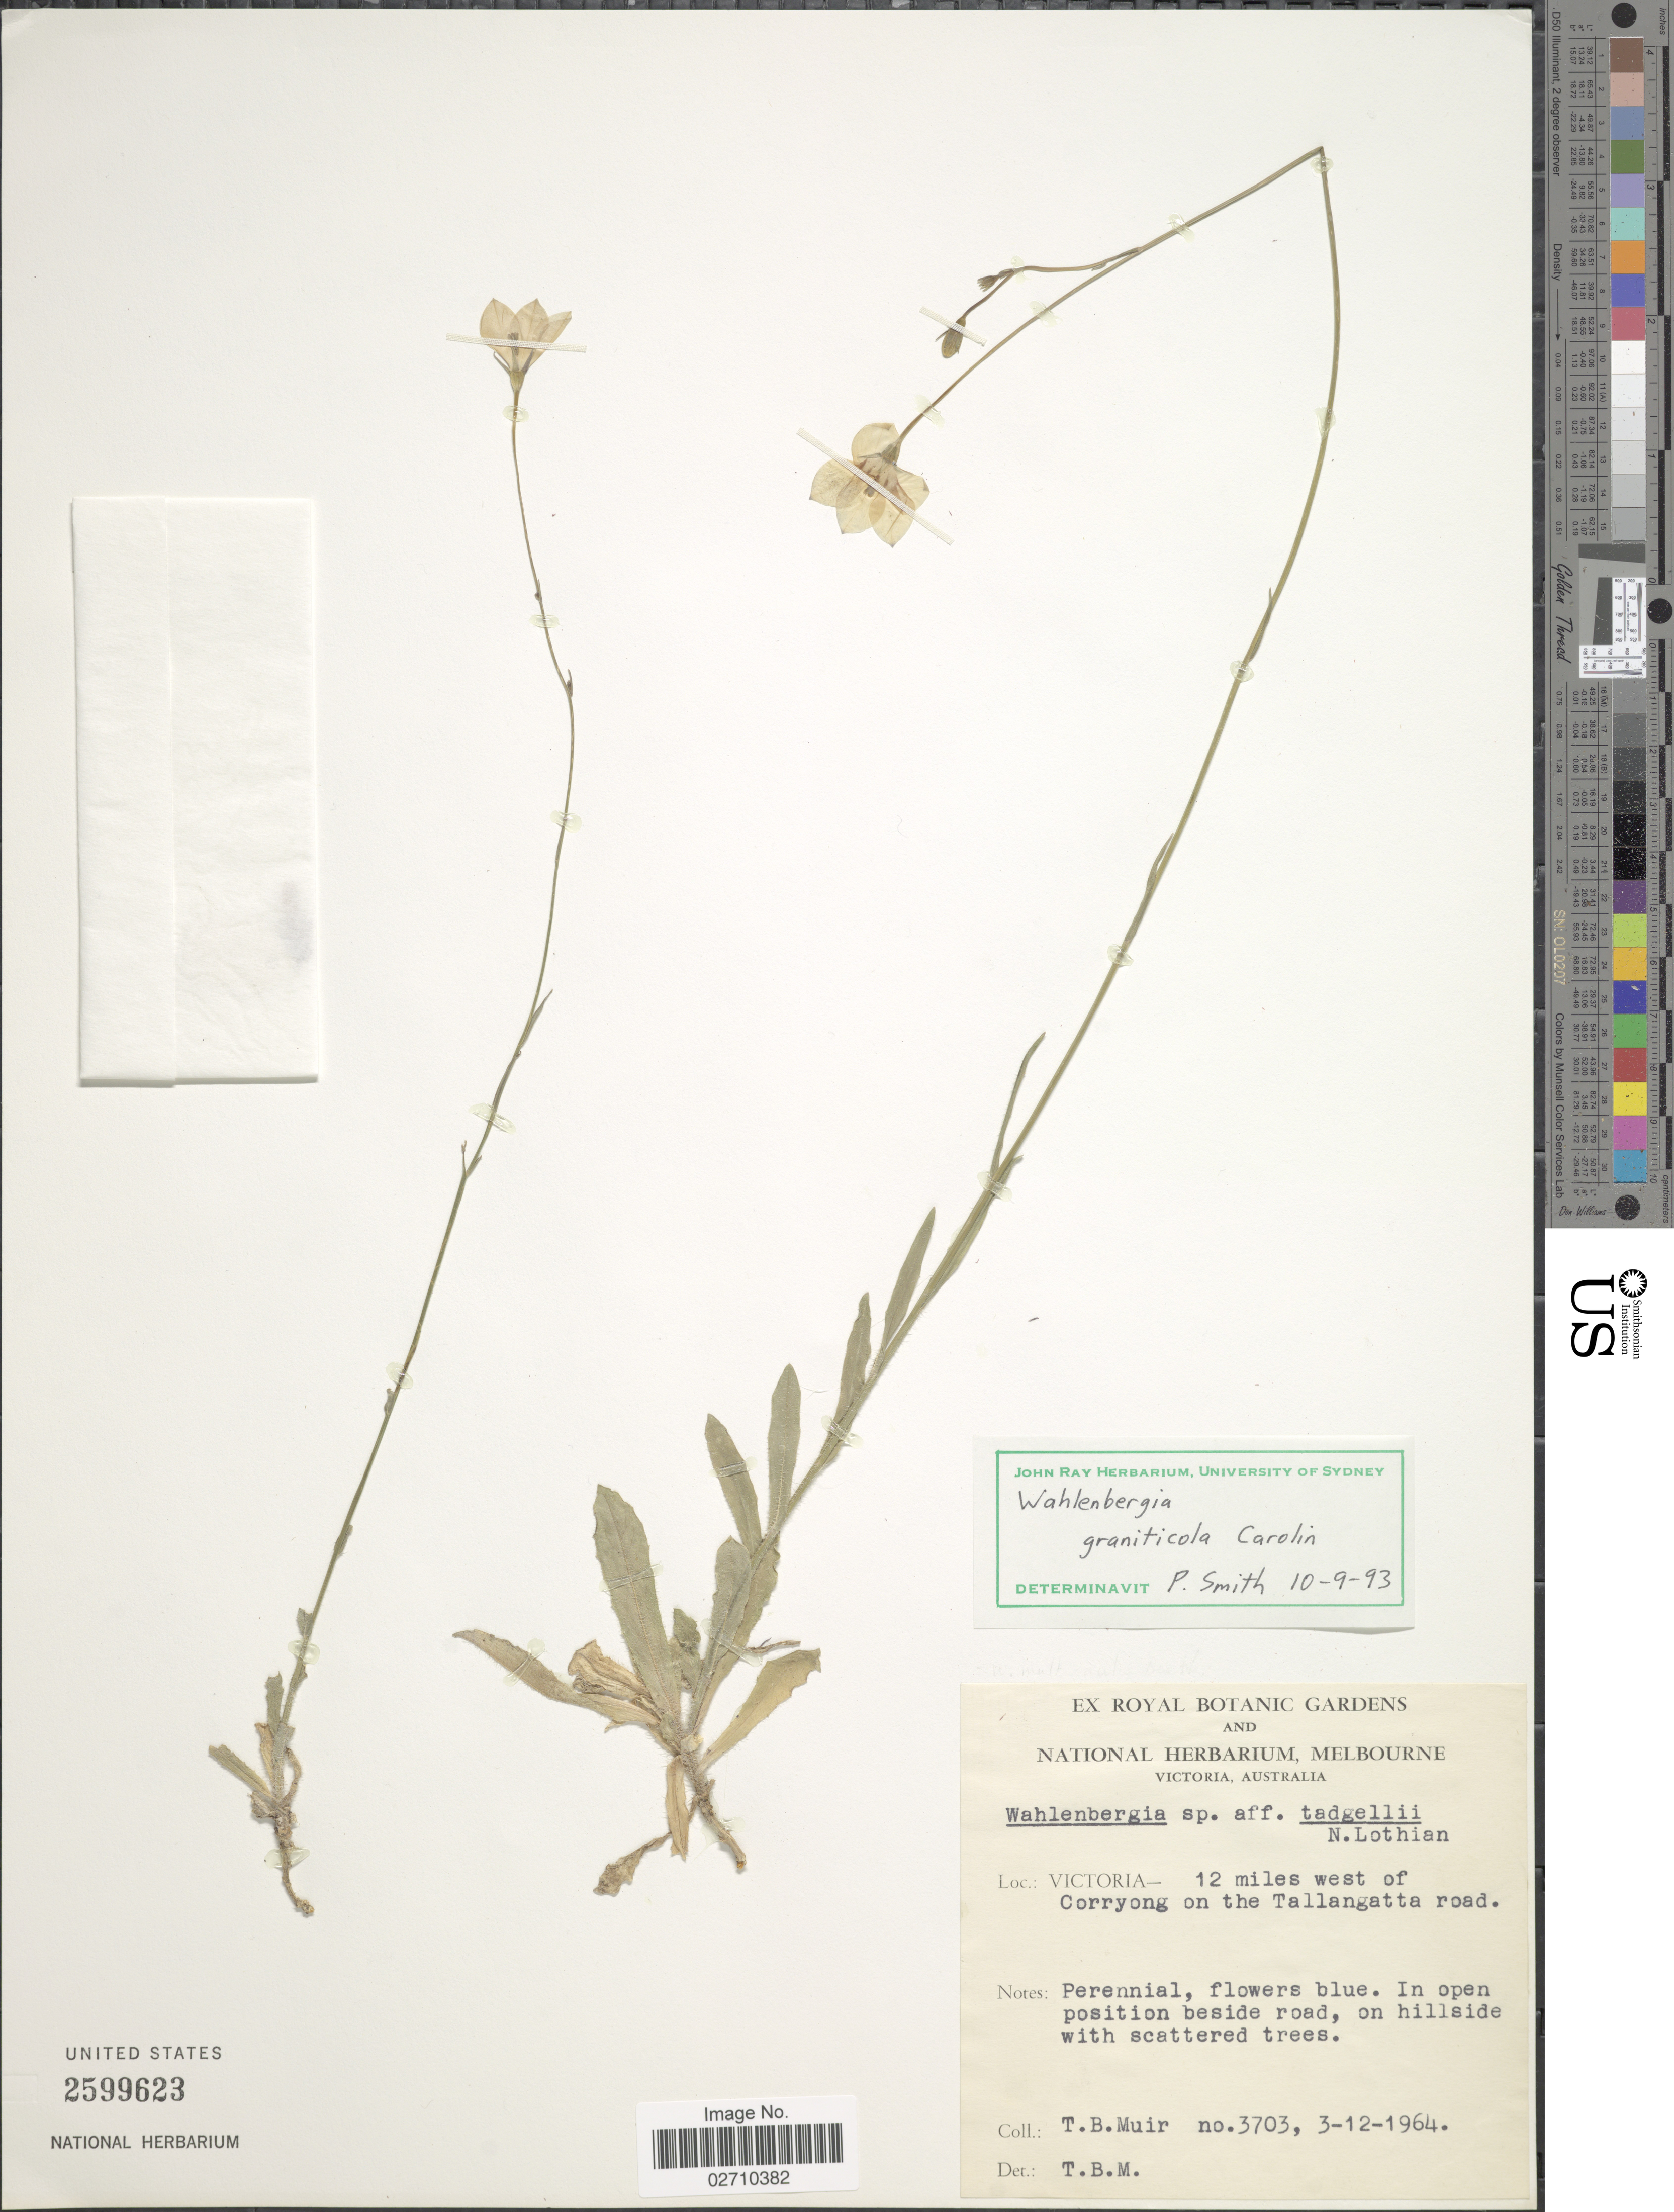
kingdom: Plantae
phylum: Tracheophyta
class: Magnoliopsida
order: Asterales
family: Campanulaceae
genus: Wahlenbergia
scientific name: Wahlenbergia graniticola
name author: Carolin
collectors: T. Muir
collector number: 3703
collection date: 1964-12-03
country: Australia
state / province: Victoria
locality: Victoria - 12 miles west of Corryong on the Tallangatta road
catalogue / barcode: US 2599623